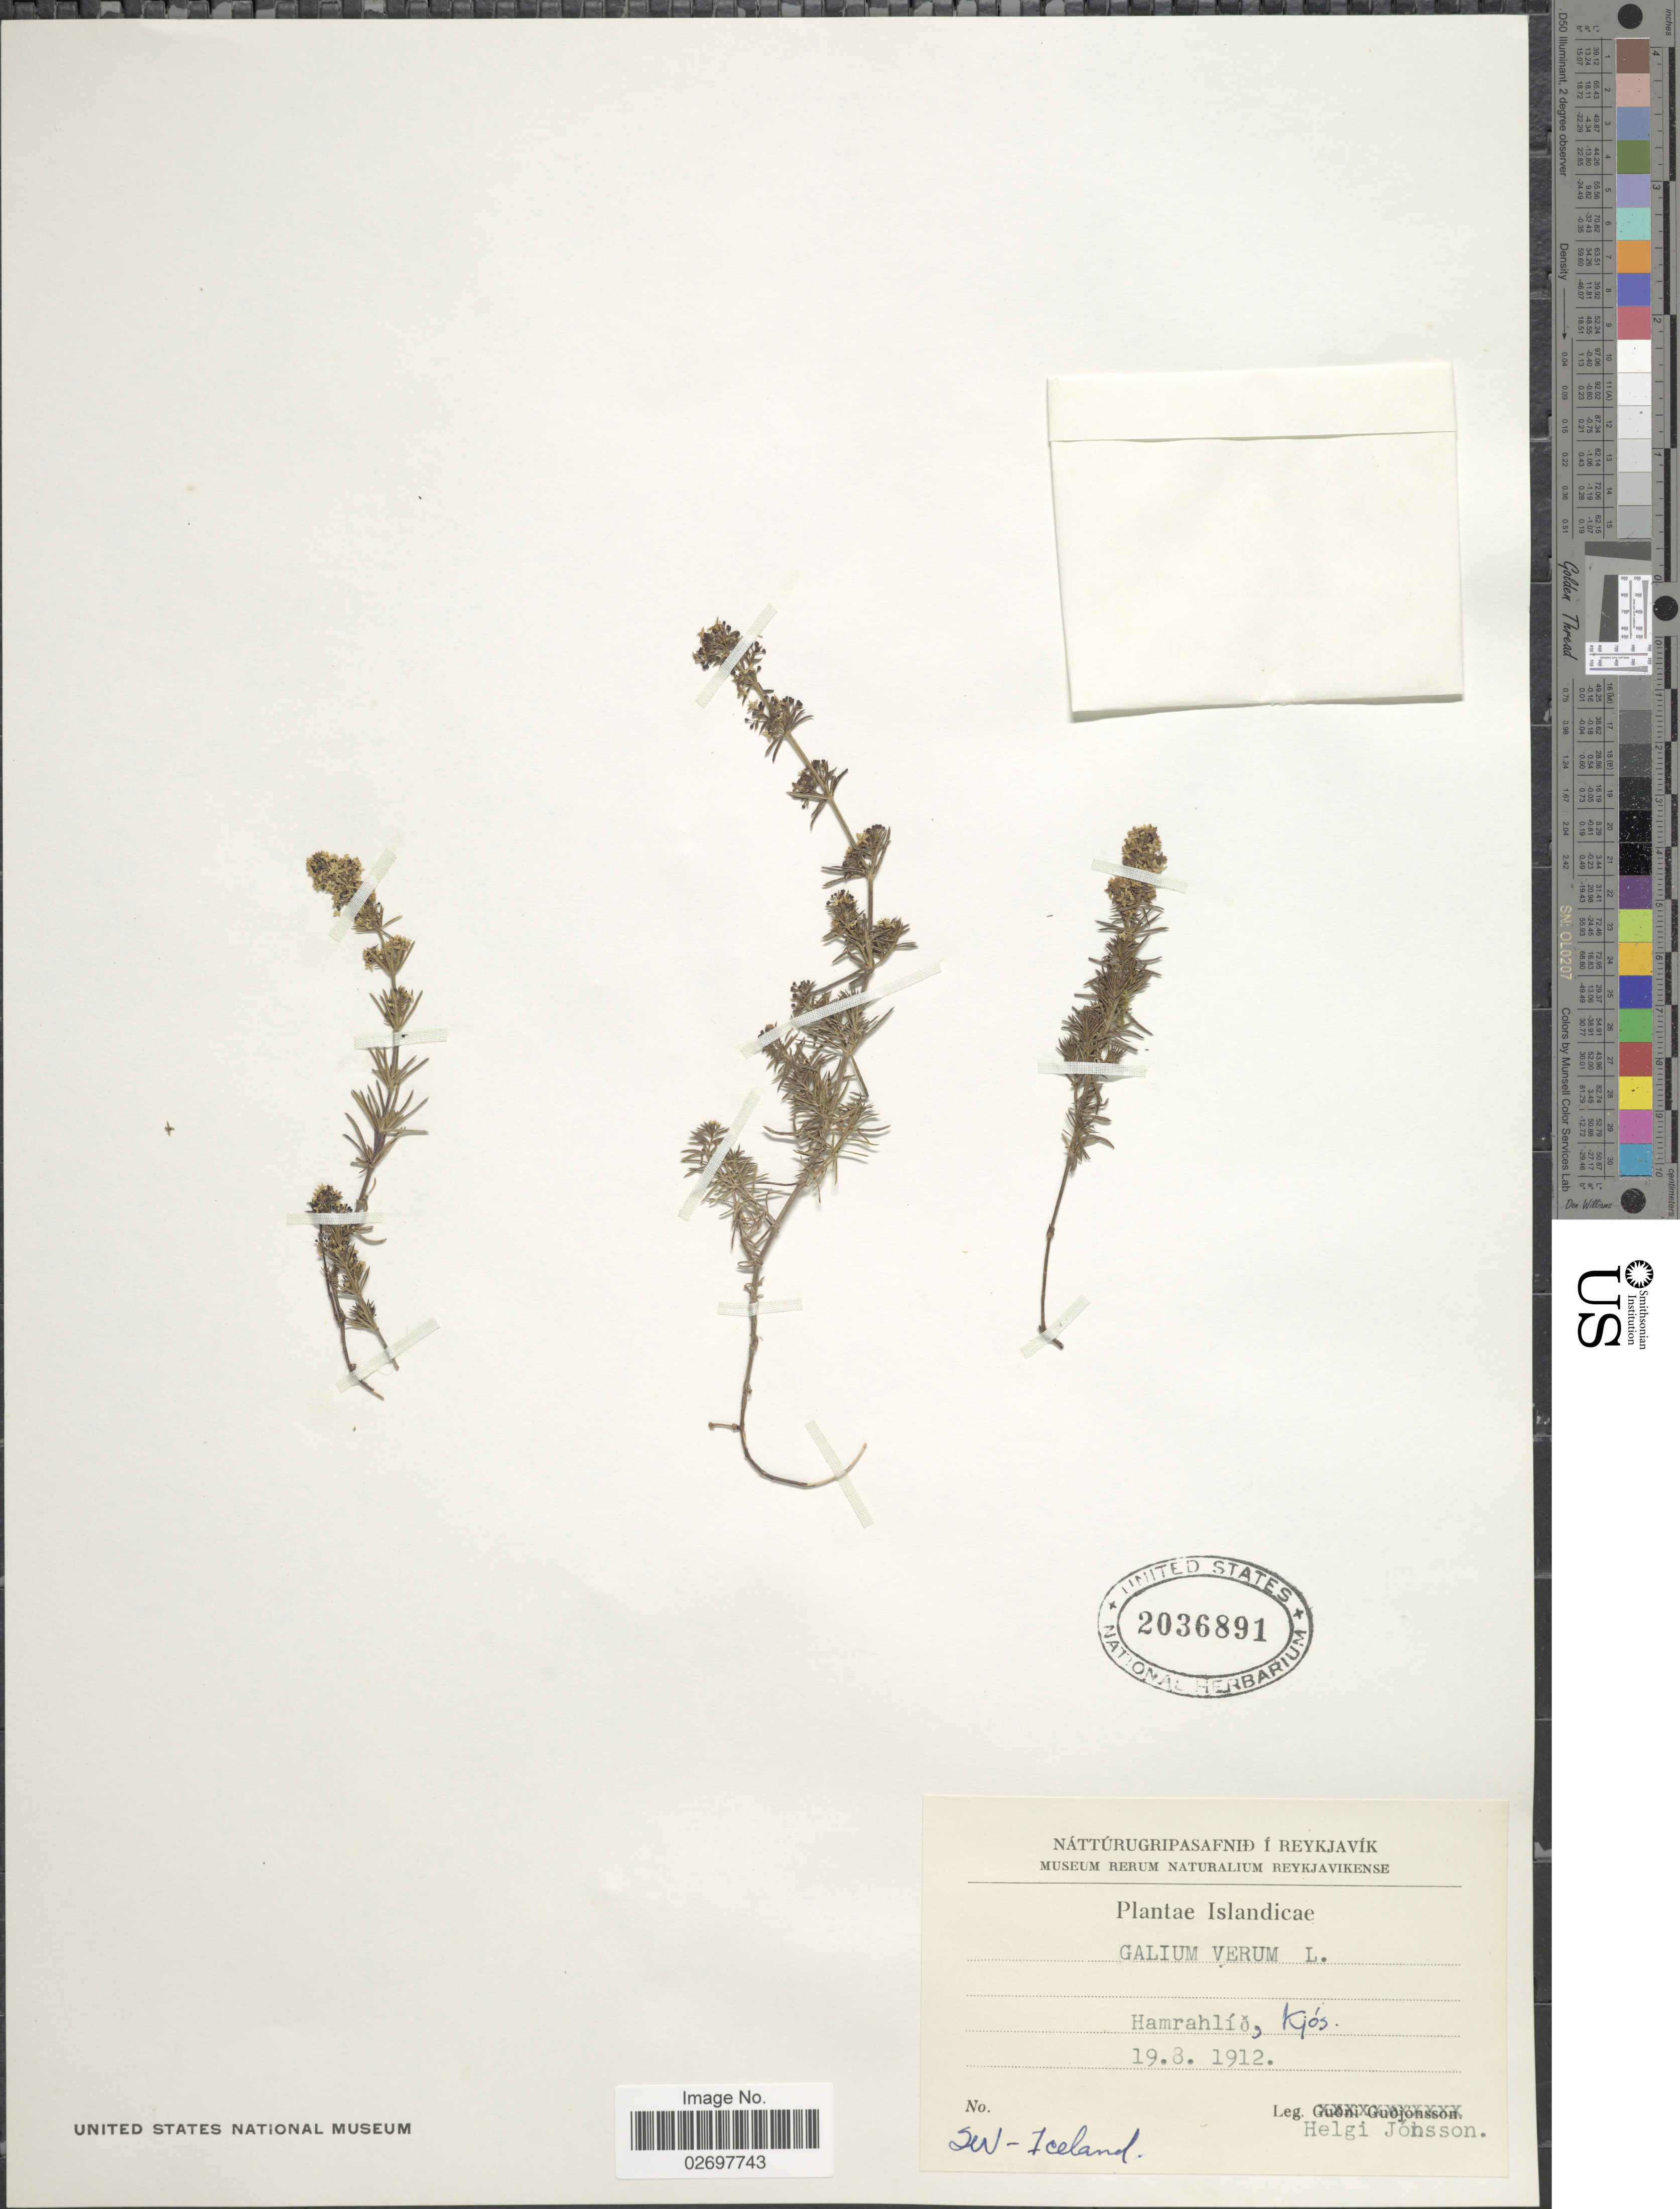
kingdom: Plantae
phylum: Tracheophyta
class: Magnoliopsida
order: Gentianales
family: Rubiaceae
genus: Galium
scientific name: Galium verum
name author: L.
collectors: H. Jónsson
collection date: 1912-08-19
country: Iceland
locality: Hamrahlio, Kjos, Islandicae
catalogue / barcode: US 2036891